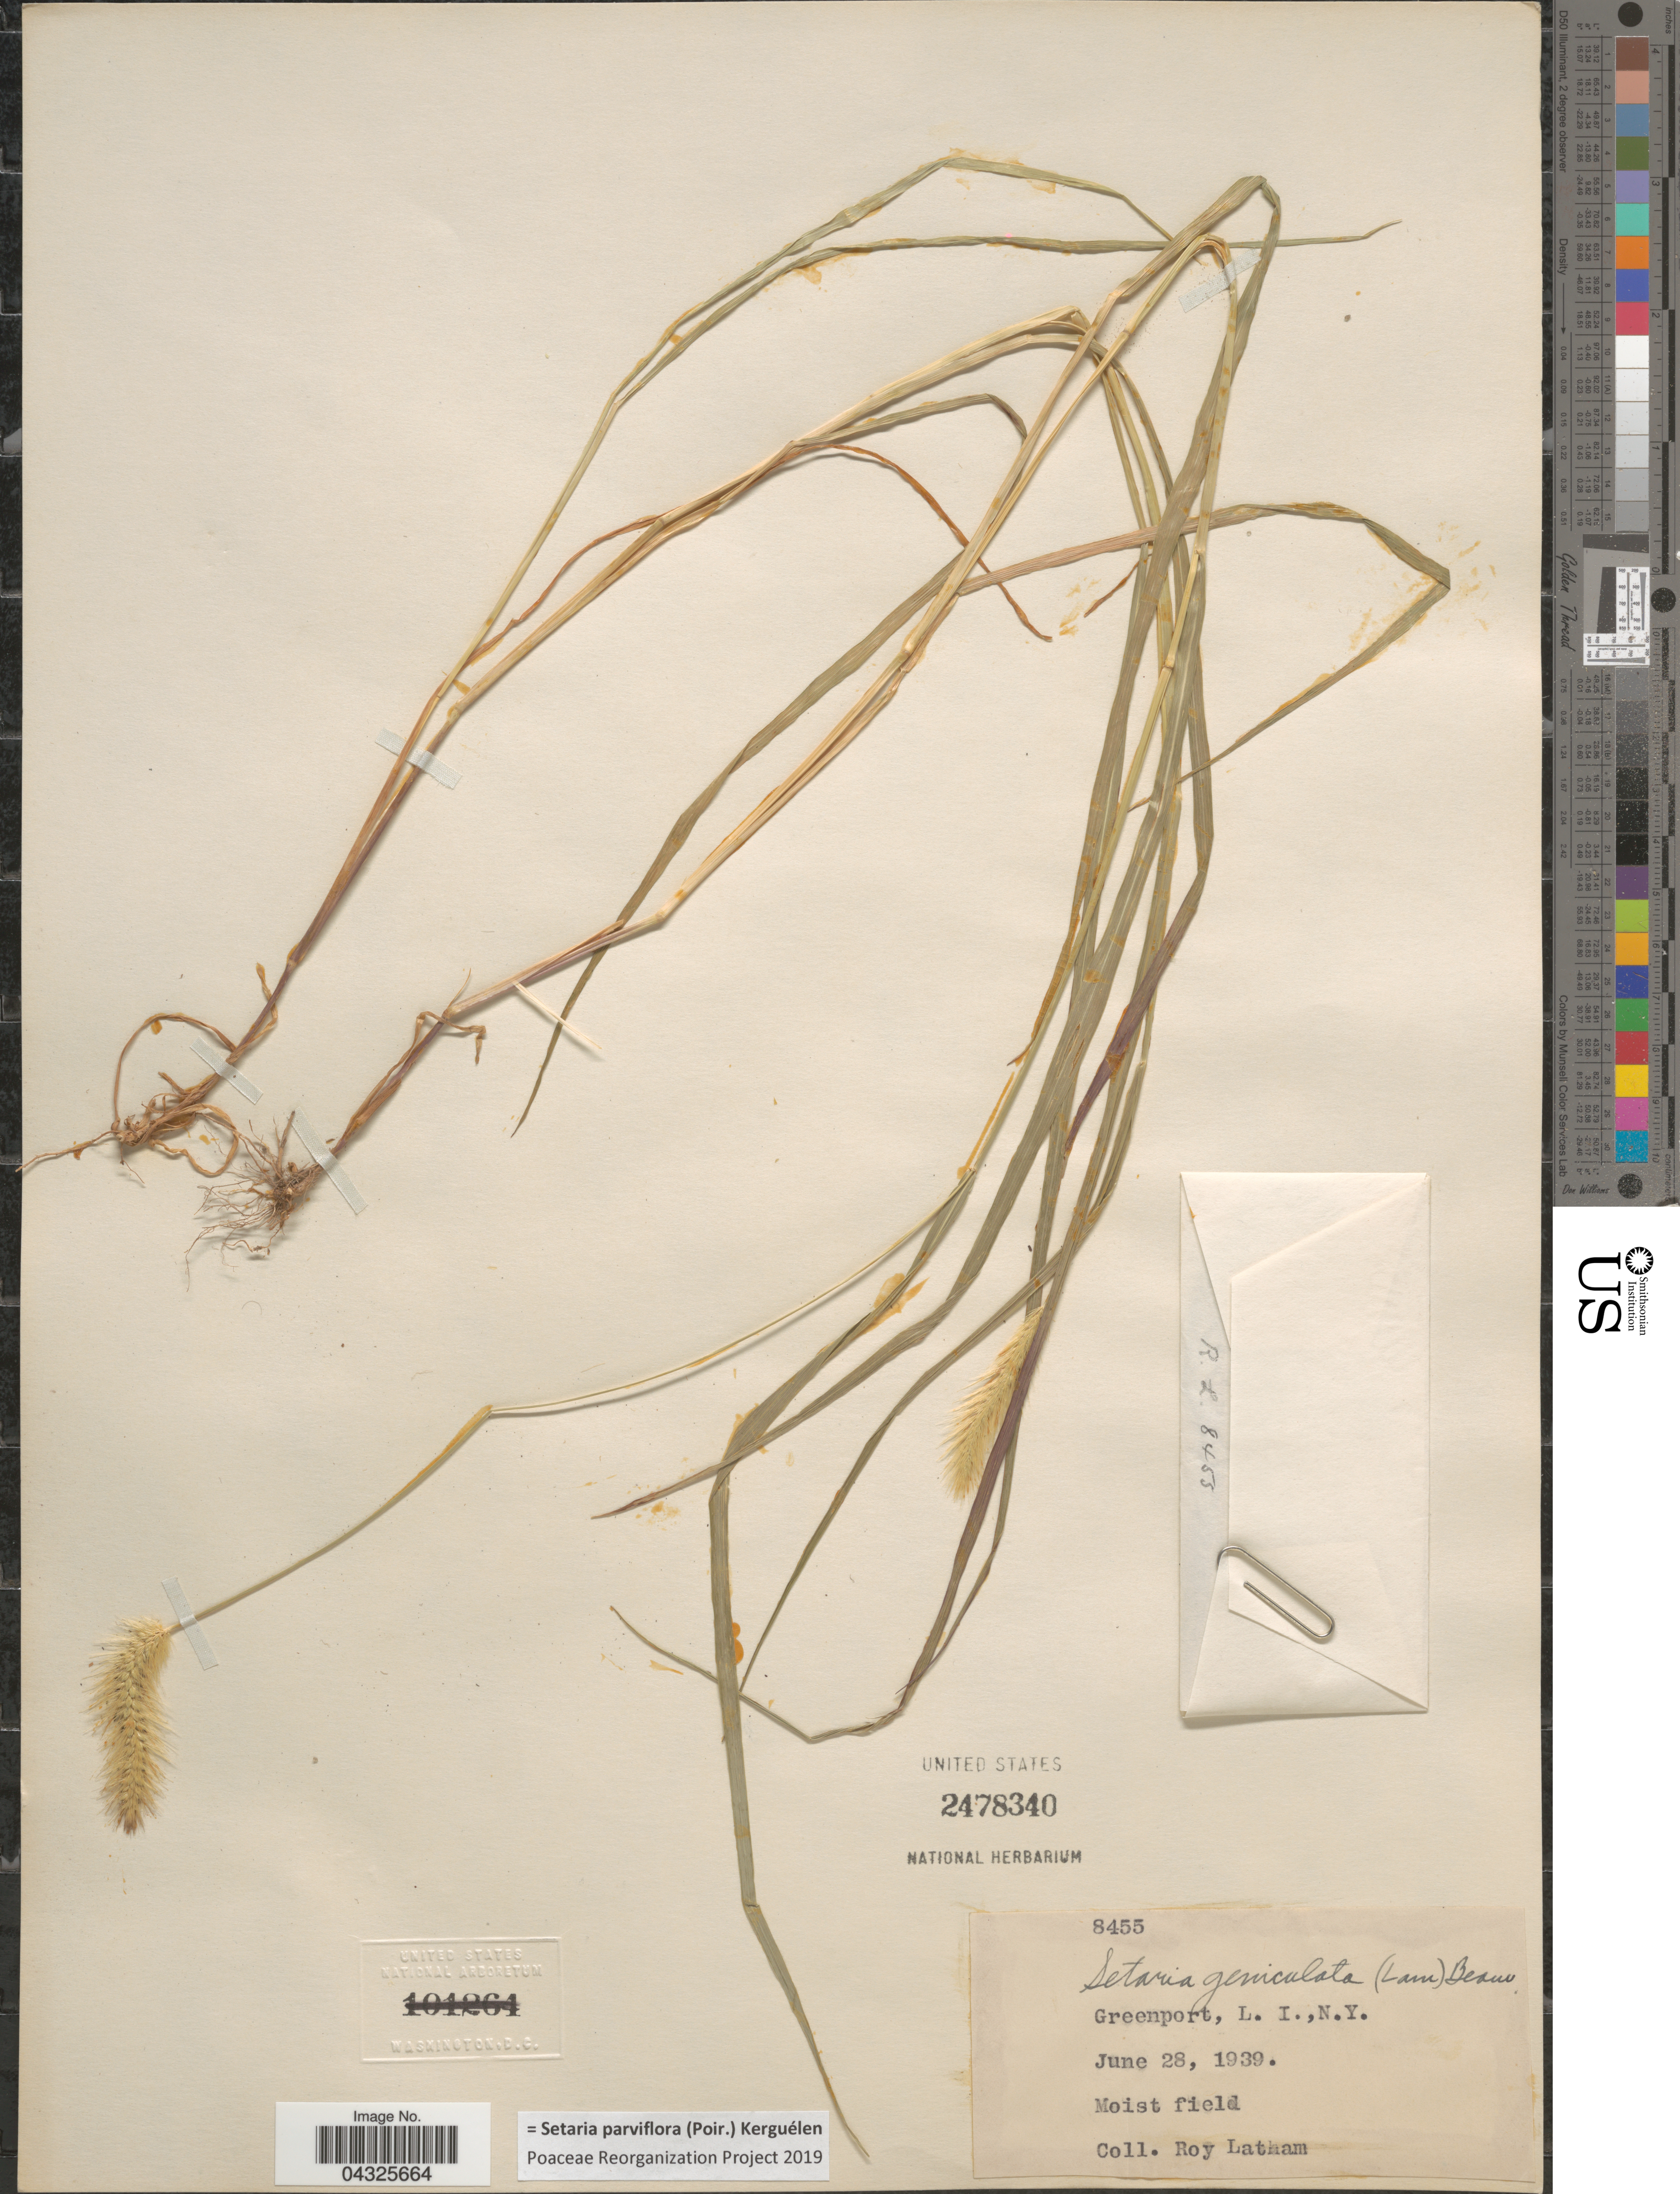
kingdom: Plantae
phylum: Tracheophyta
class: Liliopsida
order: Poales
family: Poaceae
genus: Setaria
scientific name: Setaria parviflora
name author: (Poir.) Kerguélen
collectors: R. Latham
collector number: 8455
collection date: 1939-06-28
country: United States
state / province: New York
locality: Greenport, L. I.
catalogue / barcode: US 2478340